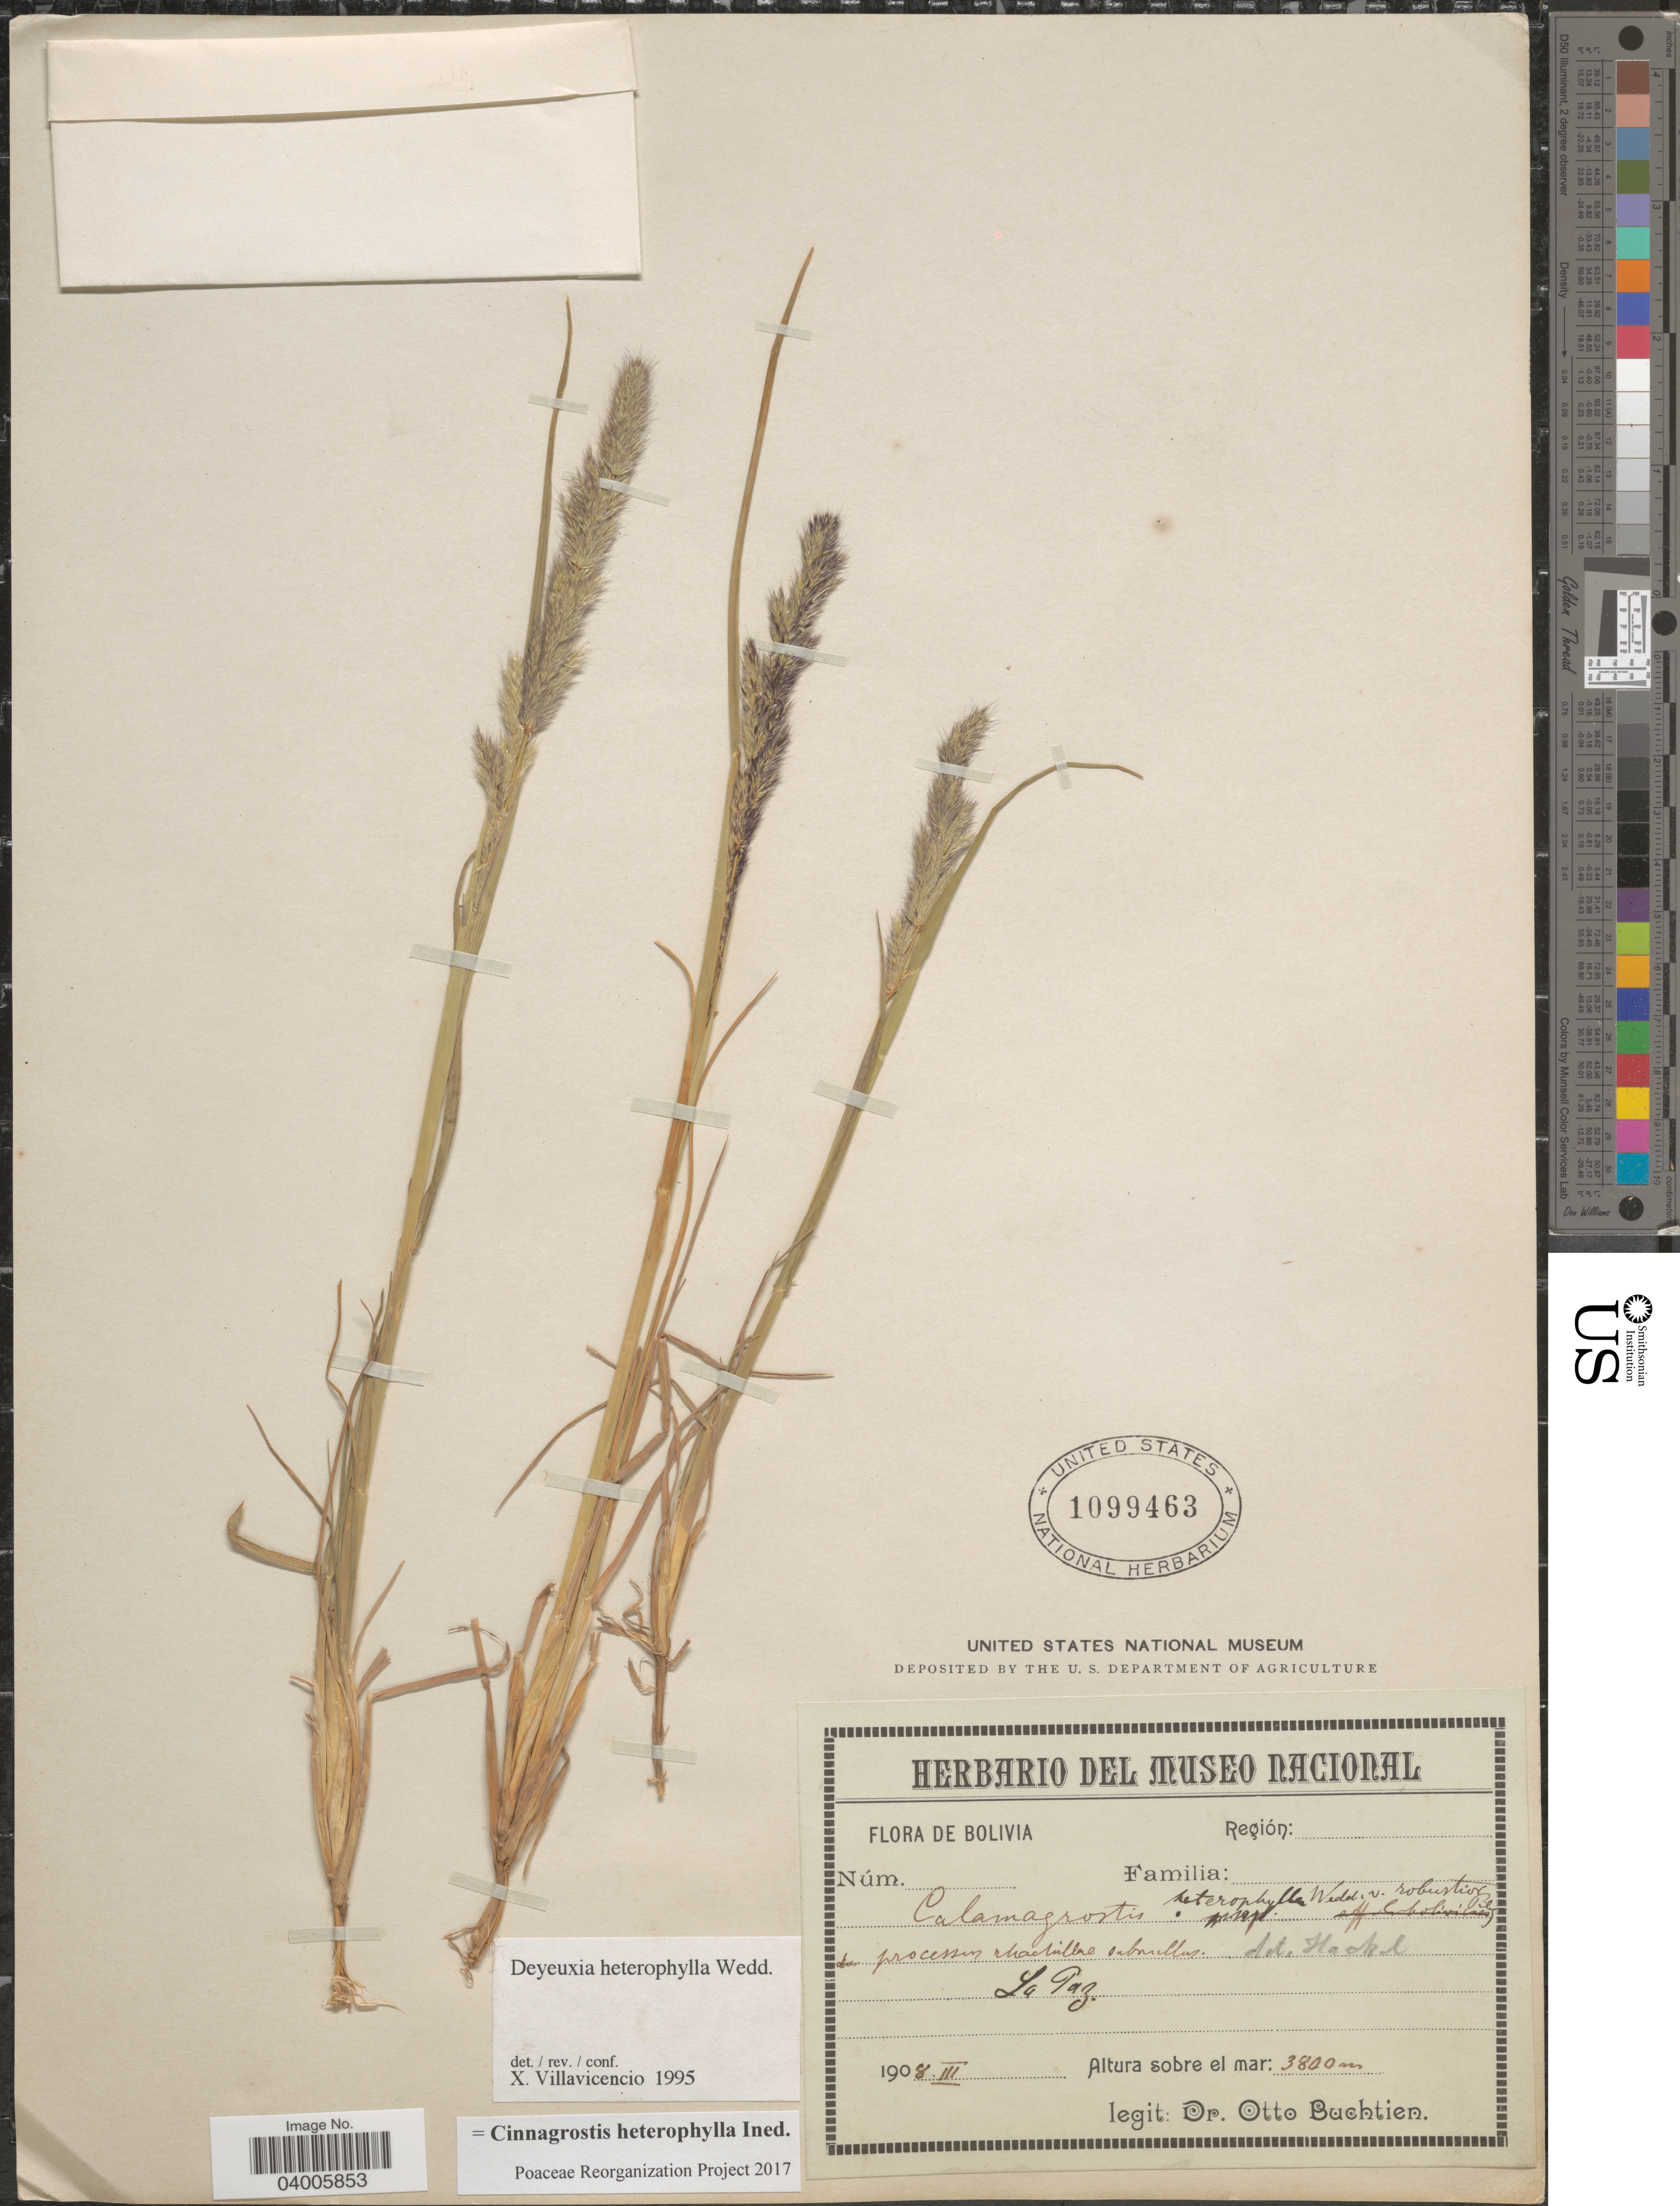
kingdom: Plantae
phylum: Tracheophyta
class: Liliopsida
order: Poales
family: Poaceae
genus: Cinnagrostis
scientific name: Cinnagrostis heterophylla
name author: (Wedd.) P.M. Peterson et al.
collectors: O. Buchtien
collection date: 1908-03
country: Bolivia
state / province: La Paz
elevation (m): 3800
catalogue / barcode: US 1099463